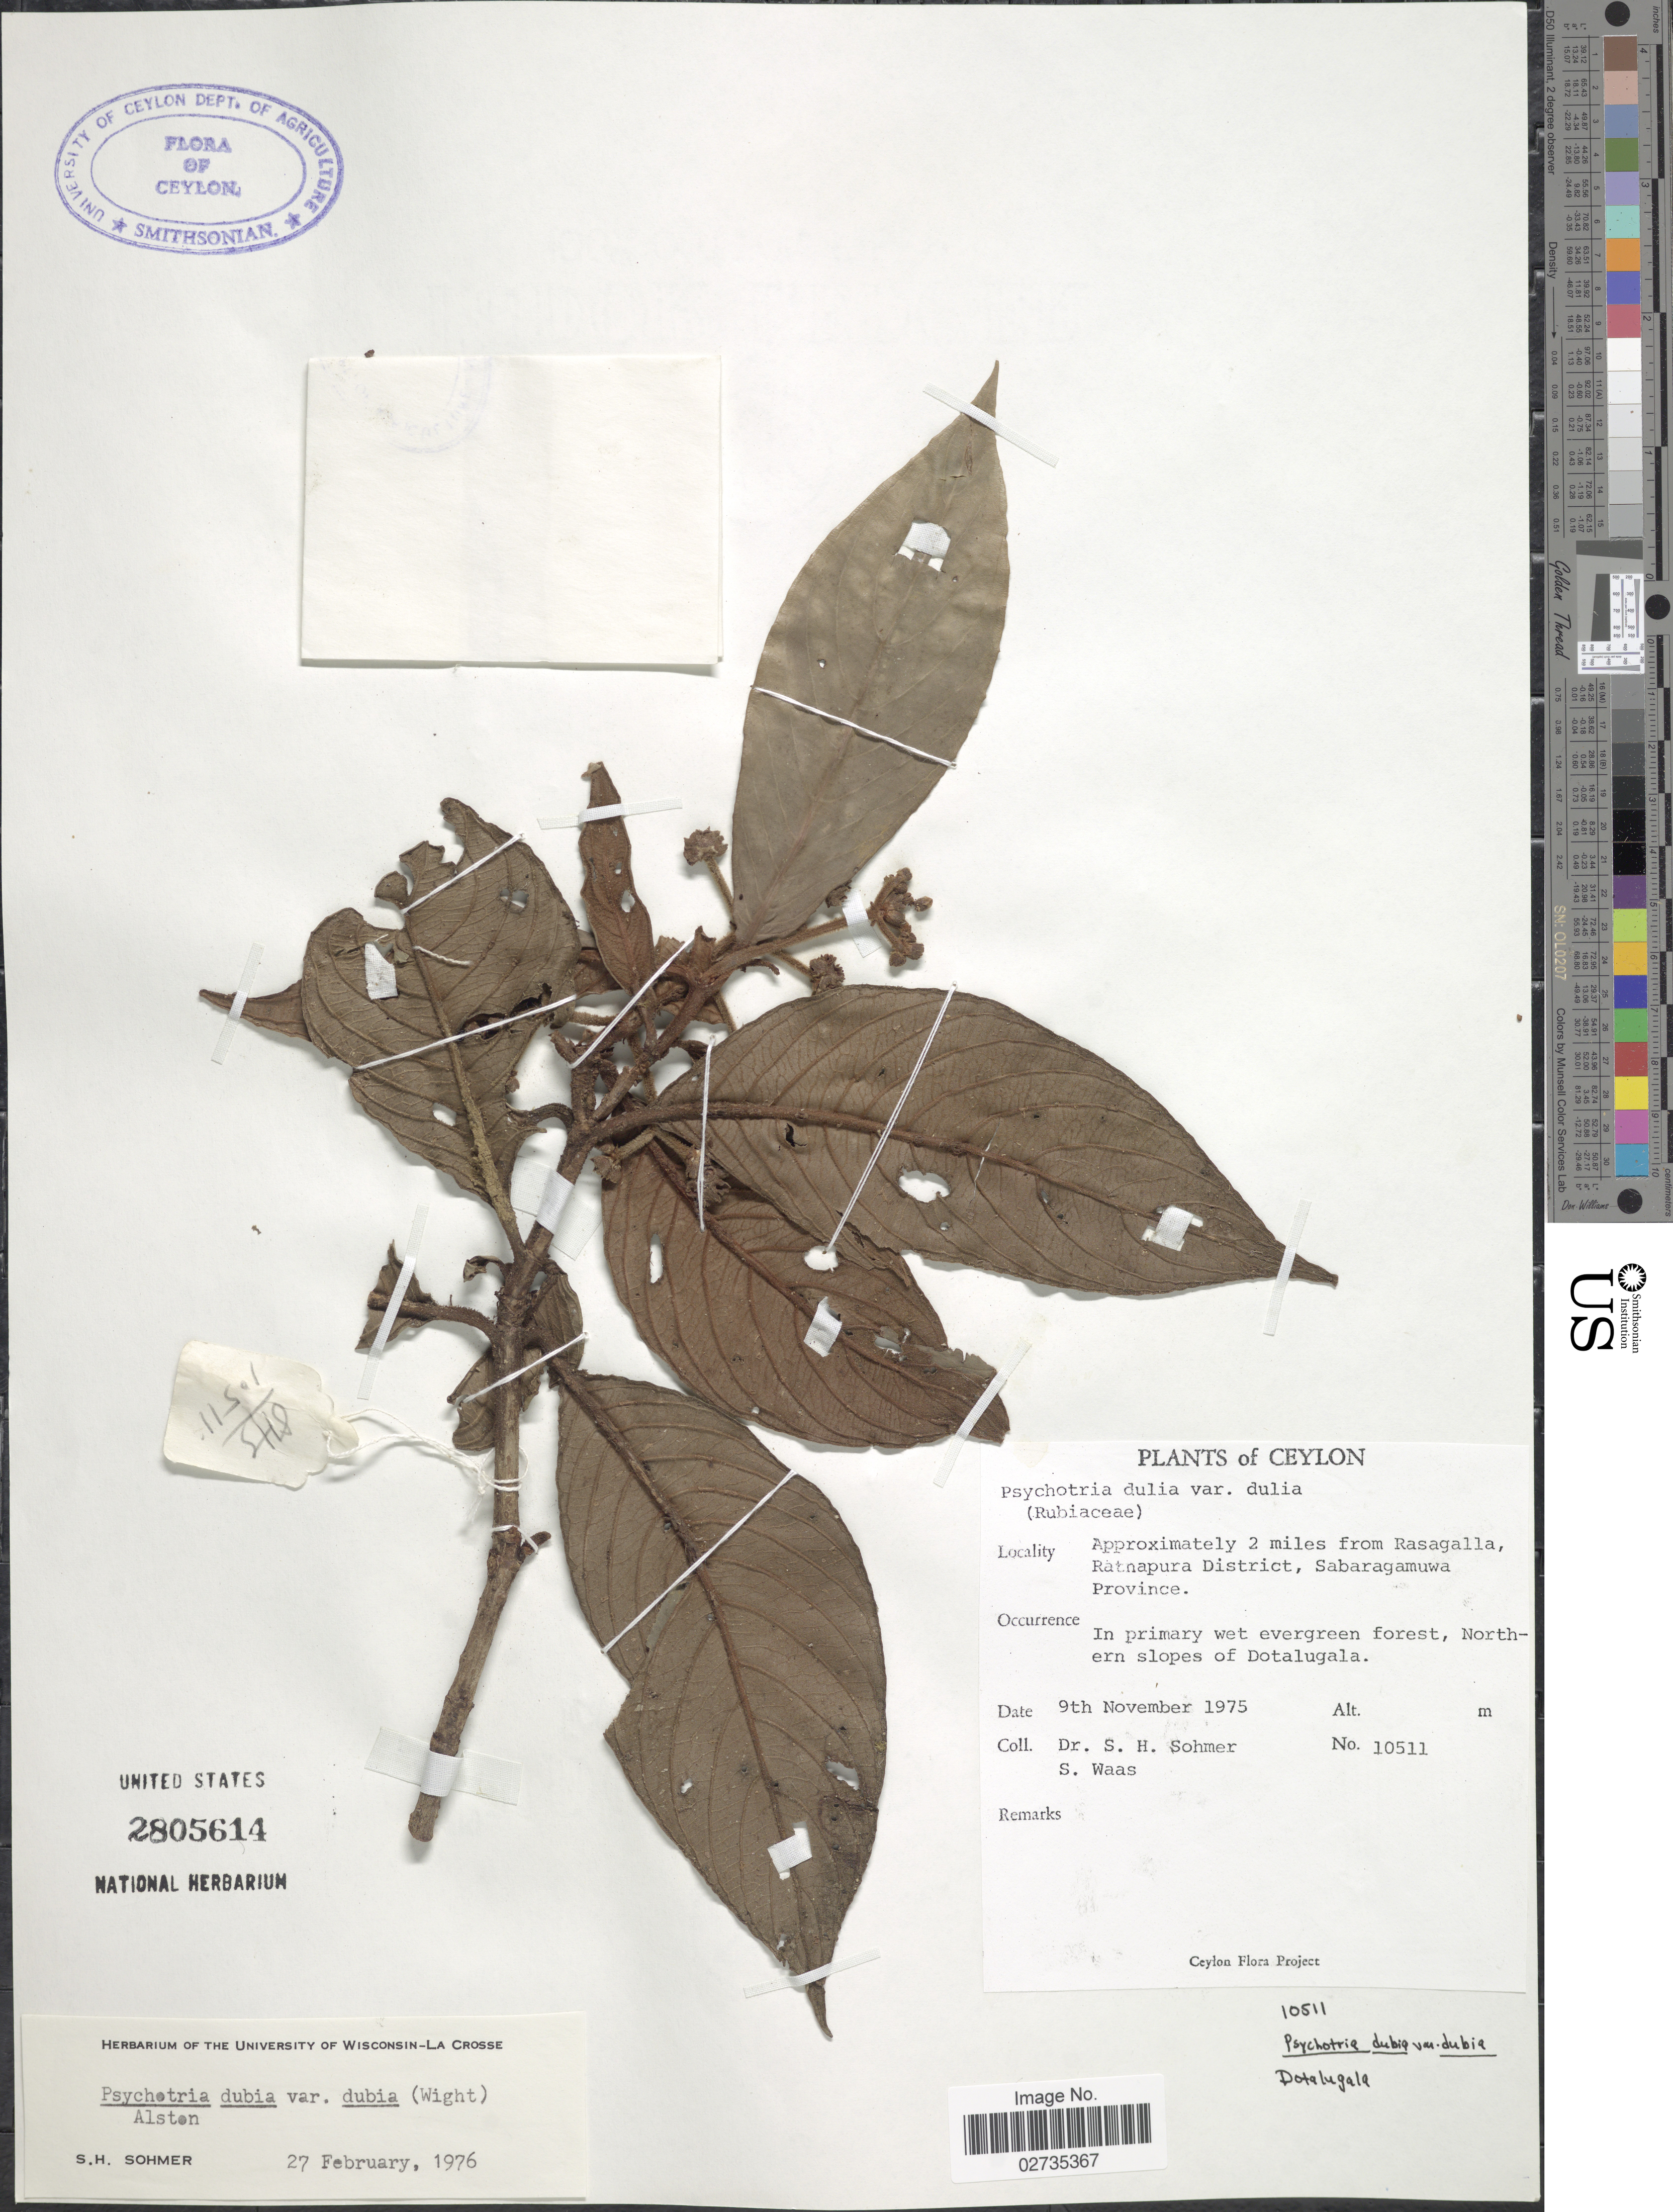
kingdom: Plantae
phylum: Tracheophyta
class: Magnoliopsida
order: Gentianales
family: Rubiaceae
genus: Psychotria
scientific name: Psychotria dubia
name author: (Wight) Alston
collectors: S. H. Sohmer & S. Waas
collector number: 10511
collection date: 1975-11-09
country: Sri Lanka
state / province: Sabaragamuwa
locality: Ceylon, Approximately 2 miles from Rasagalla, Ratnapura District, Sabaragamuwa Province, northern slopes of Dotalugala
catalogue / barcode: US 2805614